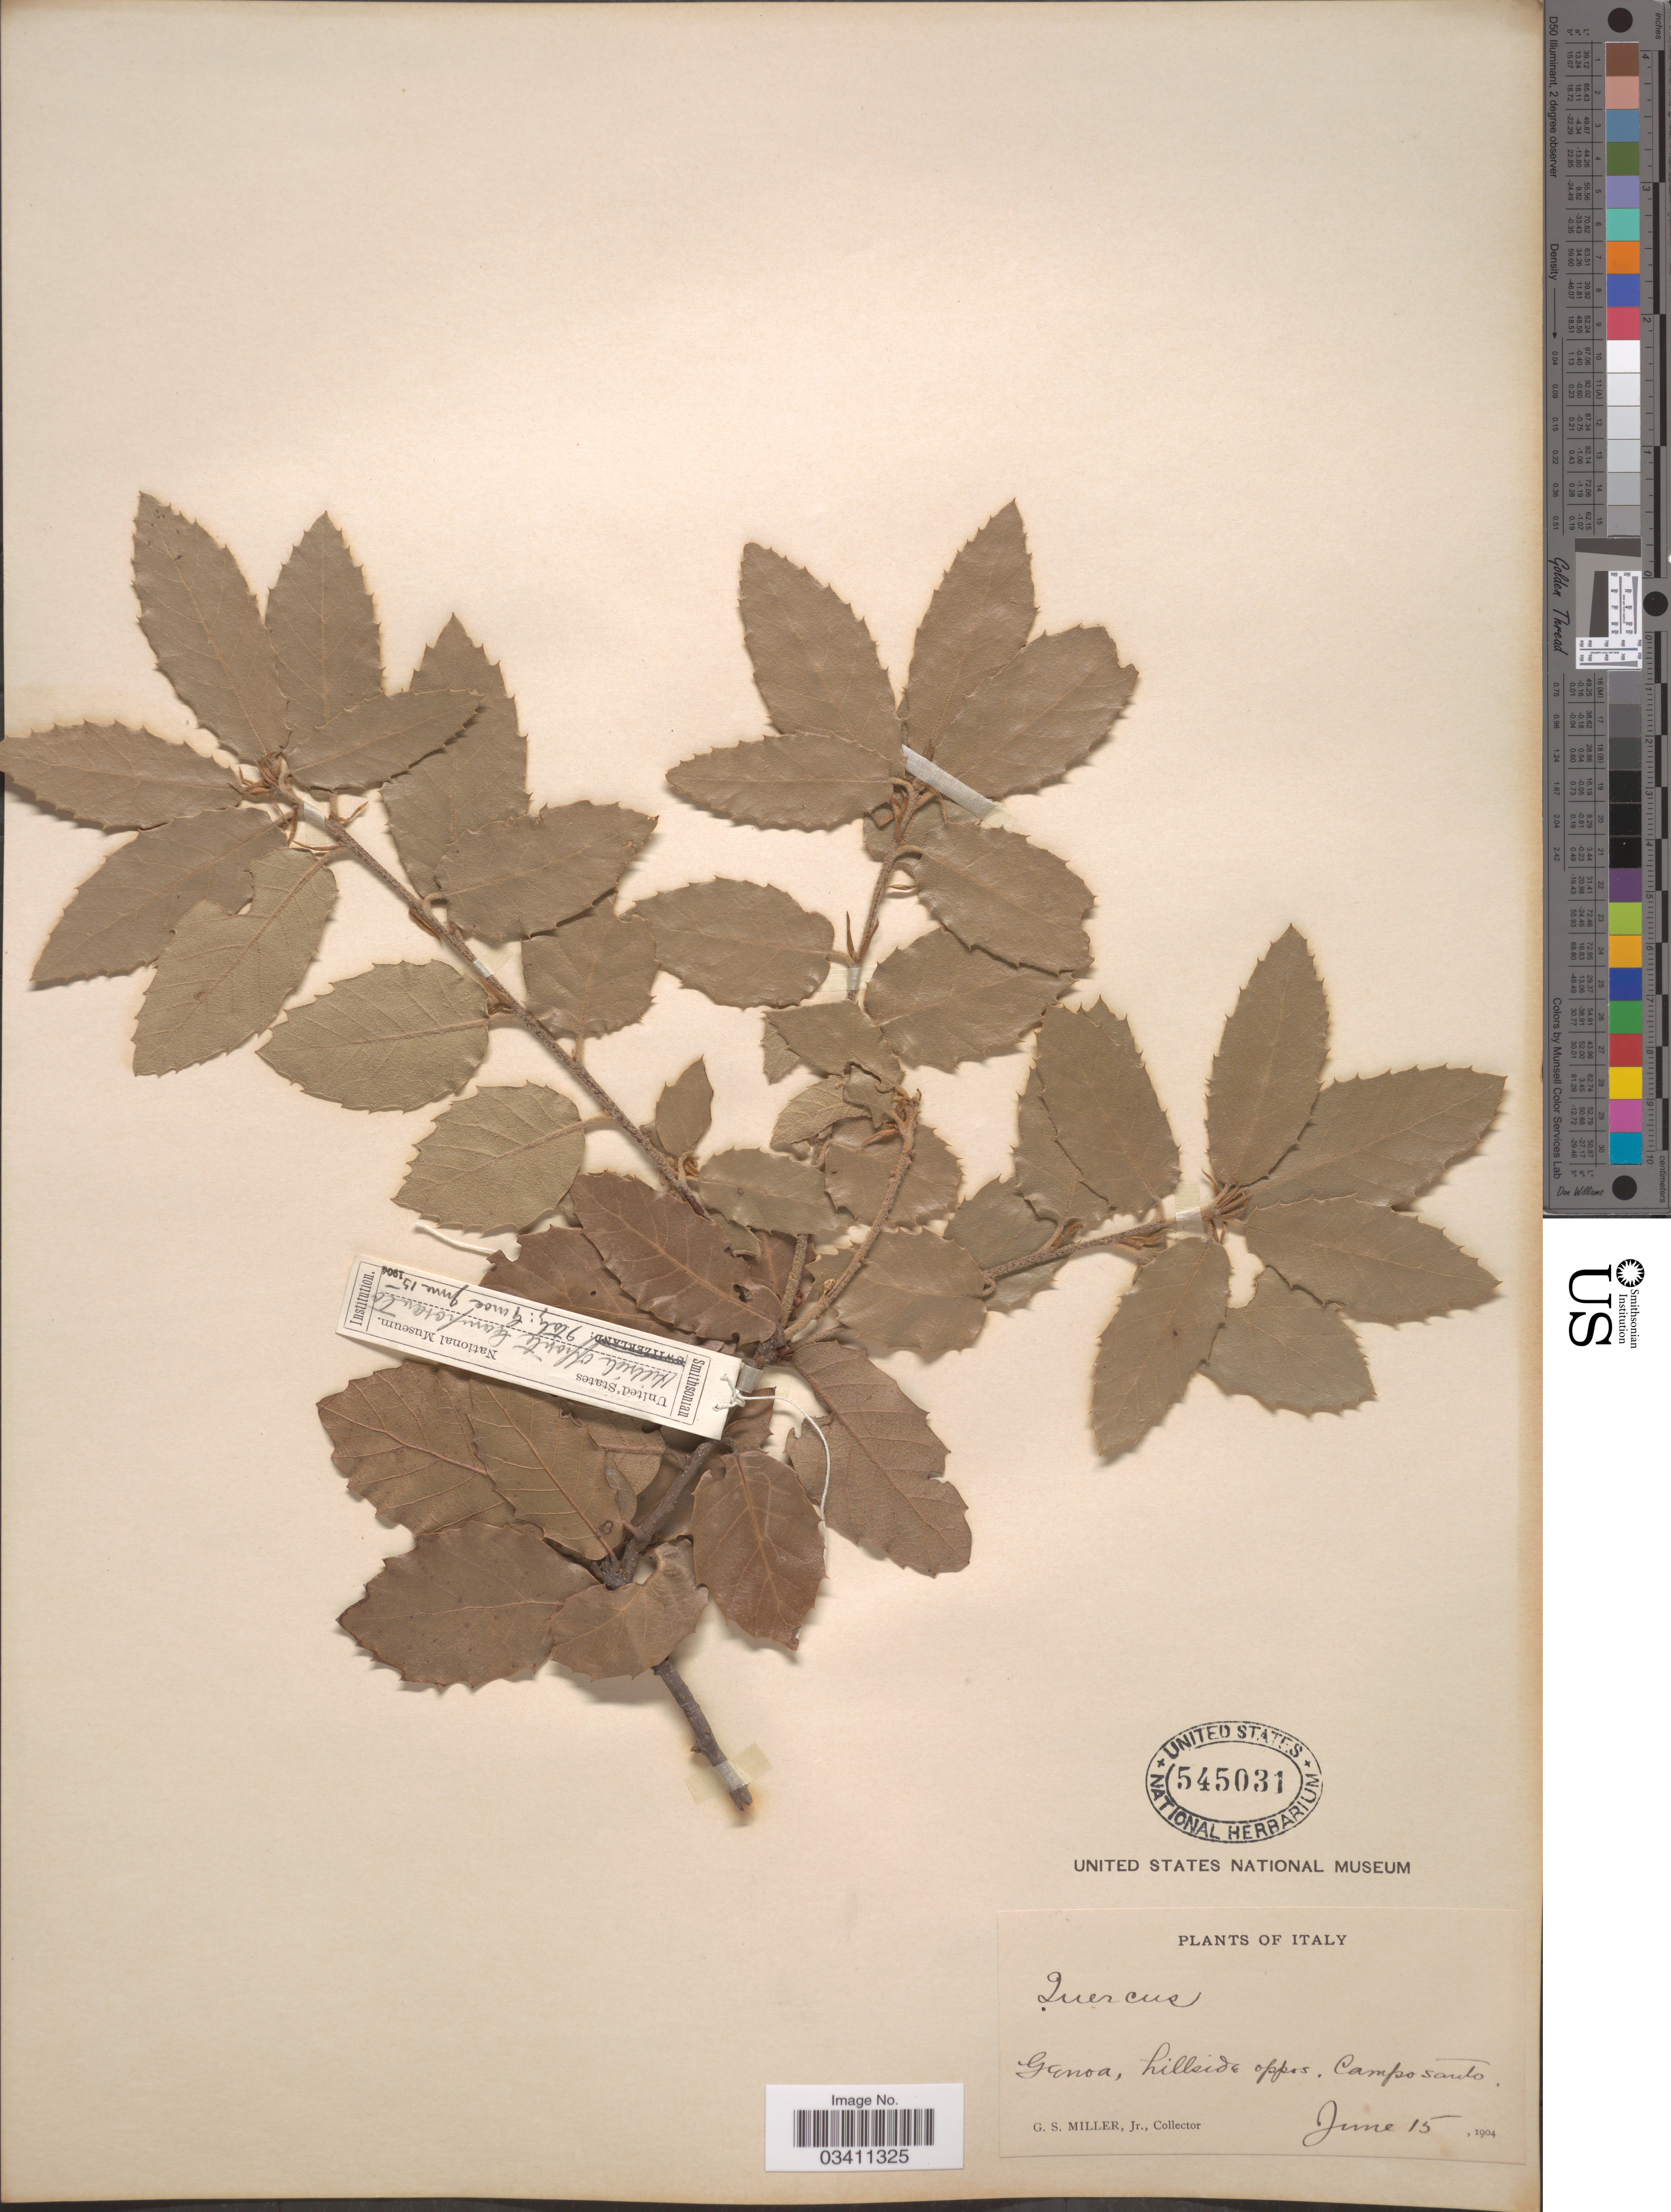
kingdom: Plantae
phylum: Tracheophyta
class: Magnoliopsida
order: Fagales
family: Fagaceae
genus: Quercus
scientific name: Quercus sp.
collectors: G. S. Miller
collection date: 1904-06-15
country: Italy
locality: Genoa, hillside oppos. Campo Santo.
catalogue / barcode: US 545031